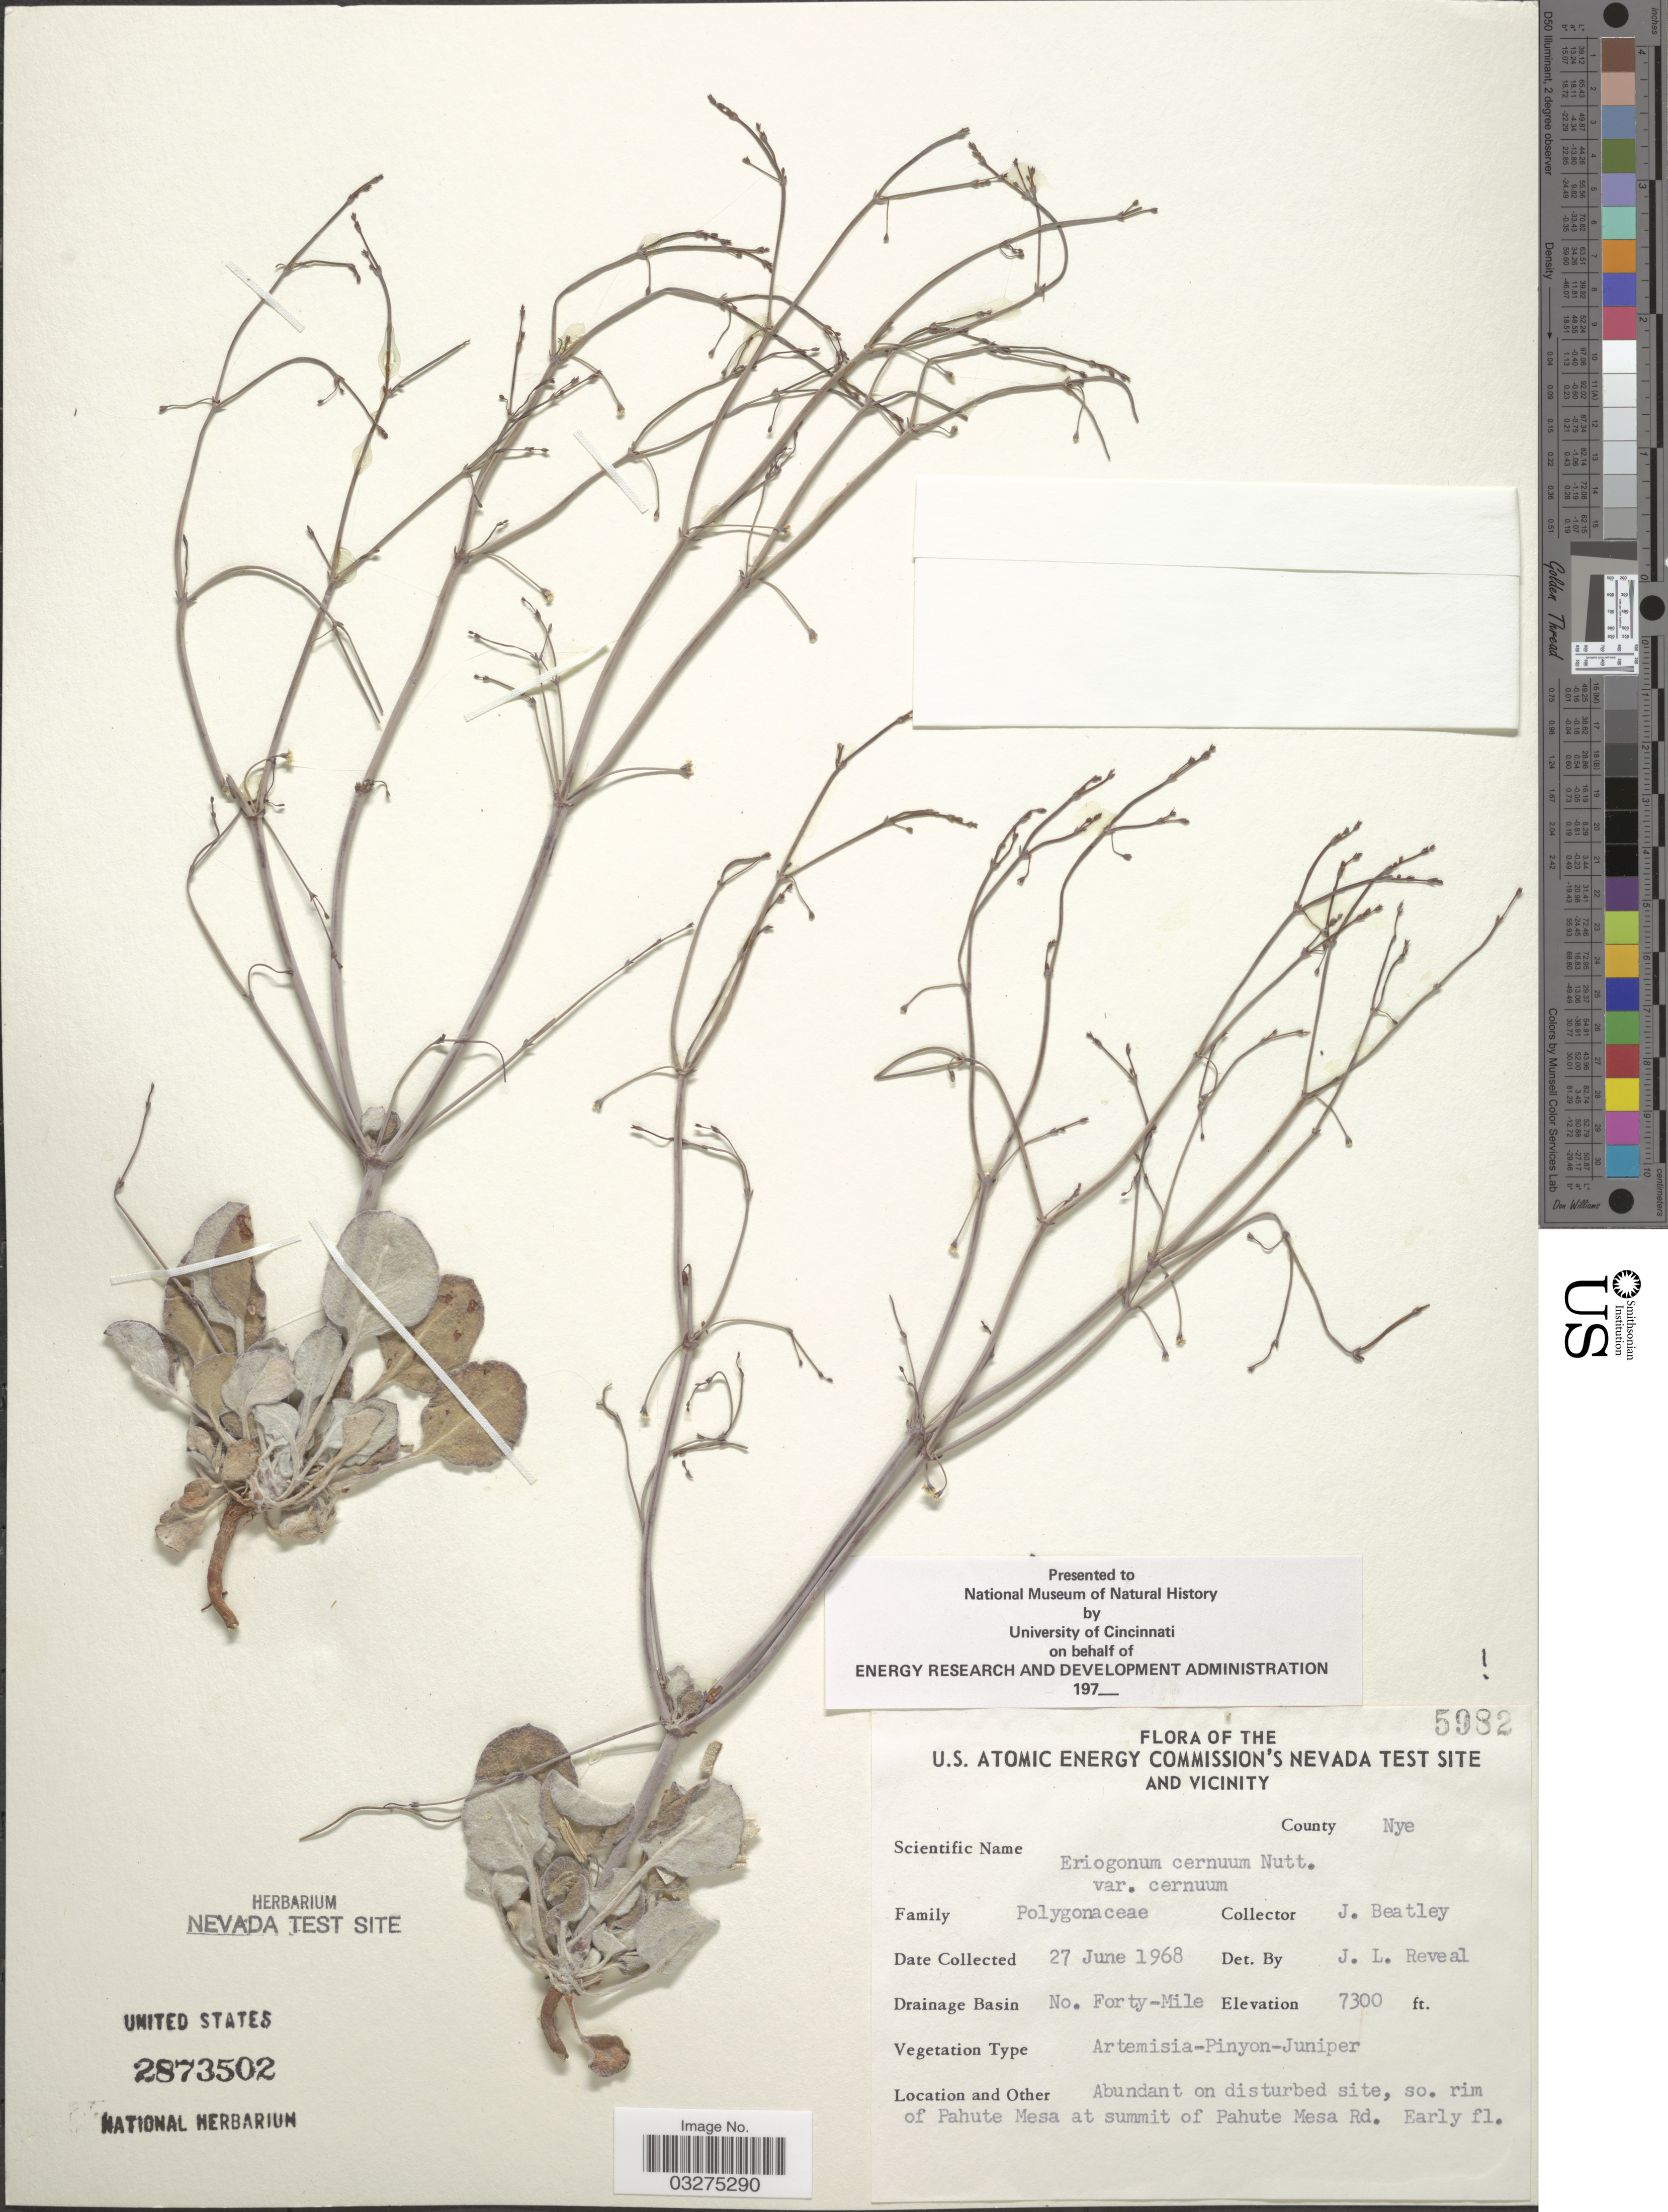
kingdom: Plantae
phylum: Tracheophyta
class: Magnoliopsida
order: Caryophyllales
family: Polygonaceae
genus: Eriogonum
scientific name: Eriogonum cernuum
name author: Nutt.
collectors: J. C. Beatley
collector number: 5982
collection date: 1968-06-27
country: United States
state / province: Nevada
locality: U.S. Atomic Energy Commission's Nevada Test Site and Vicinity, County Nye, Drainage Basin No. Forty-Mile, so. rim of Pahute Mesa at summit of Pahute Mesa Rd.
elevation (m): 2225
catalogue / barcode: US 2873502